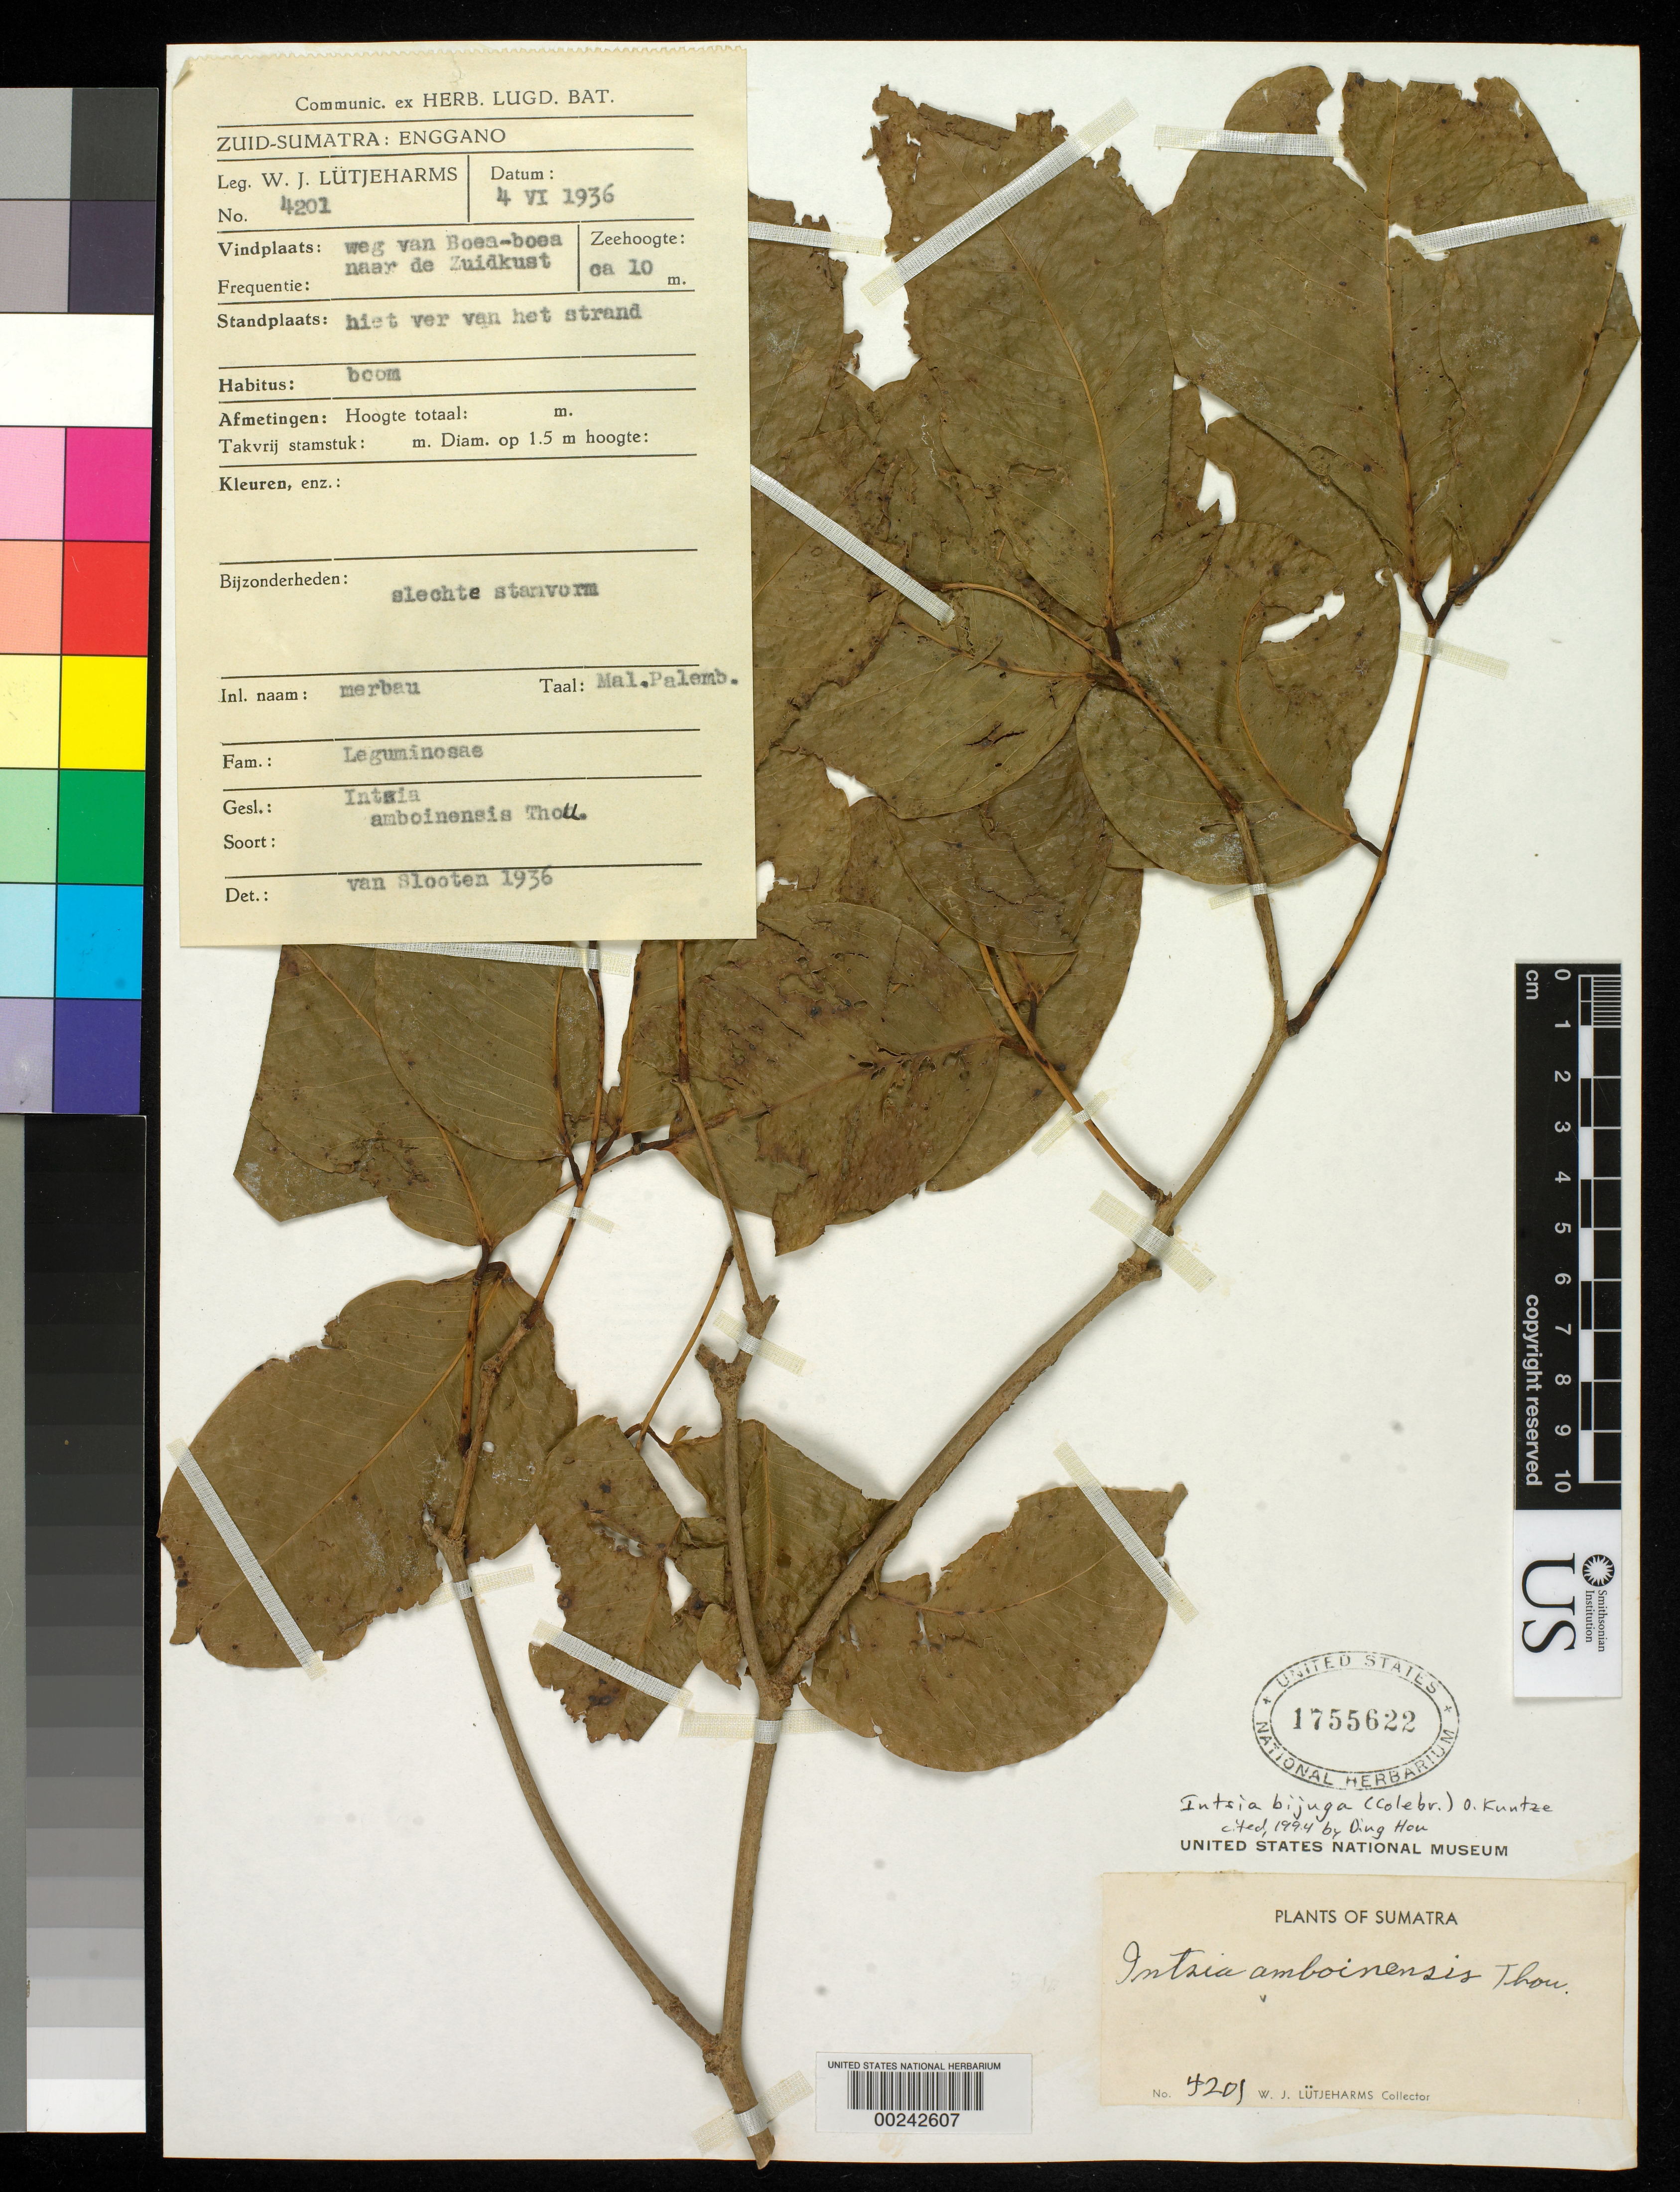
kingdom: Plantae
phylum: Tracheophyta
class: Magnoliopsida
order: Fabales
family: Fabaceae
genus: Intsia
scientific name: Intsia bijuga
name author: (Colebr.) Kuntze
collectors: W. Lutjeharms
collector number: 4201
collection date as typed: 04 Jun 1936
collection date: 1936-06-04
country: Indonesia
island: Sumatra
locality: Past Boea-Boea, near Zuidkust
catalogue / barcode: US 1755622